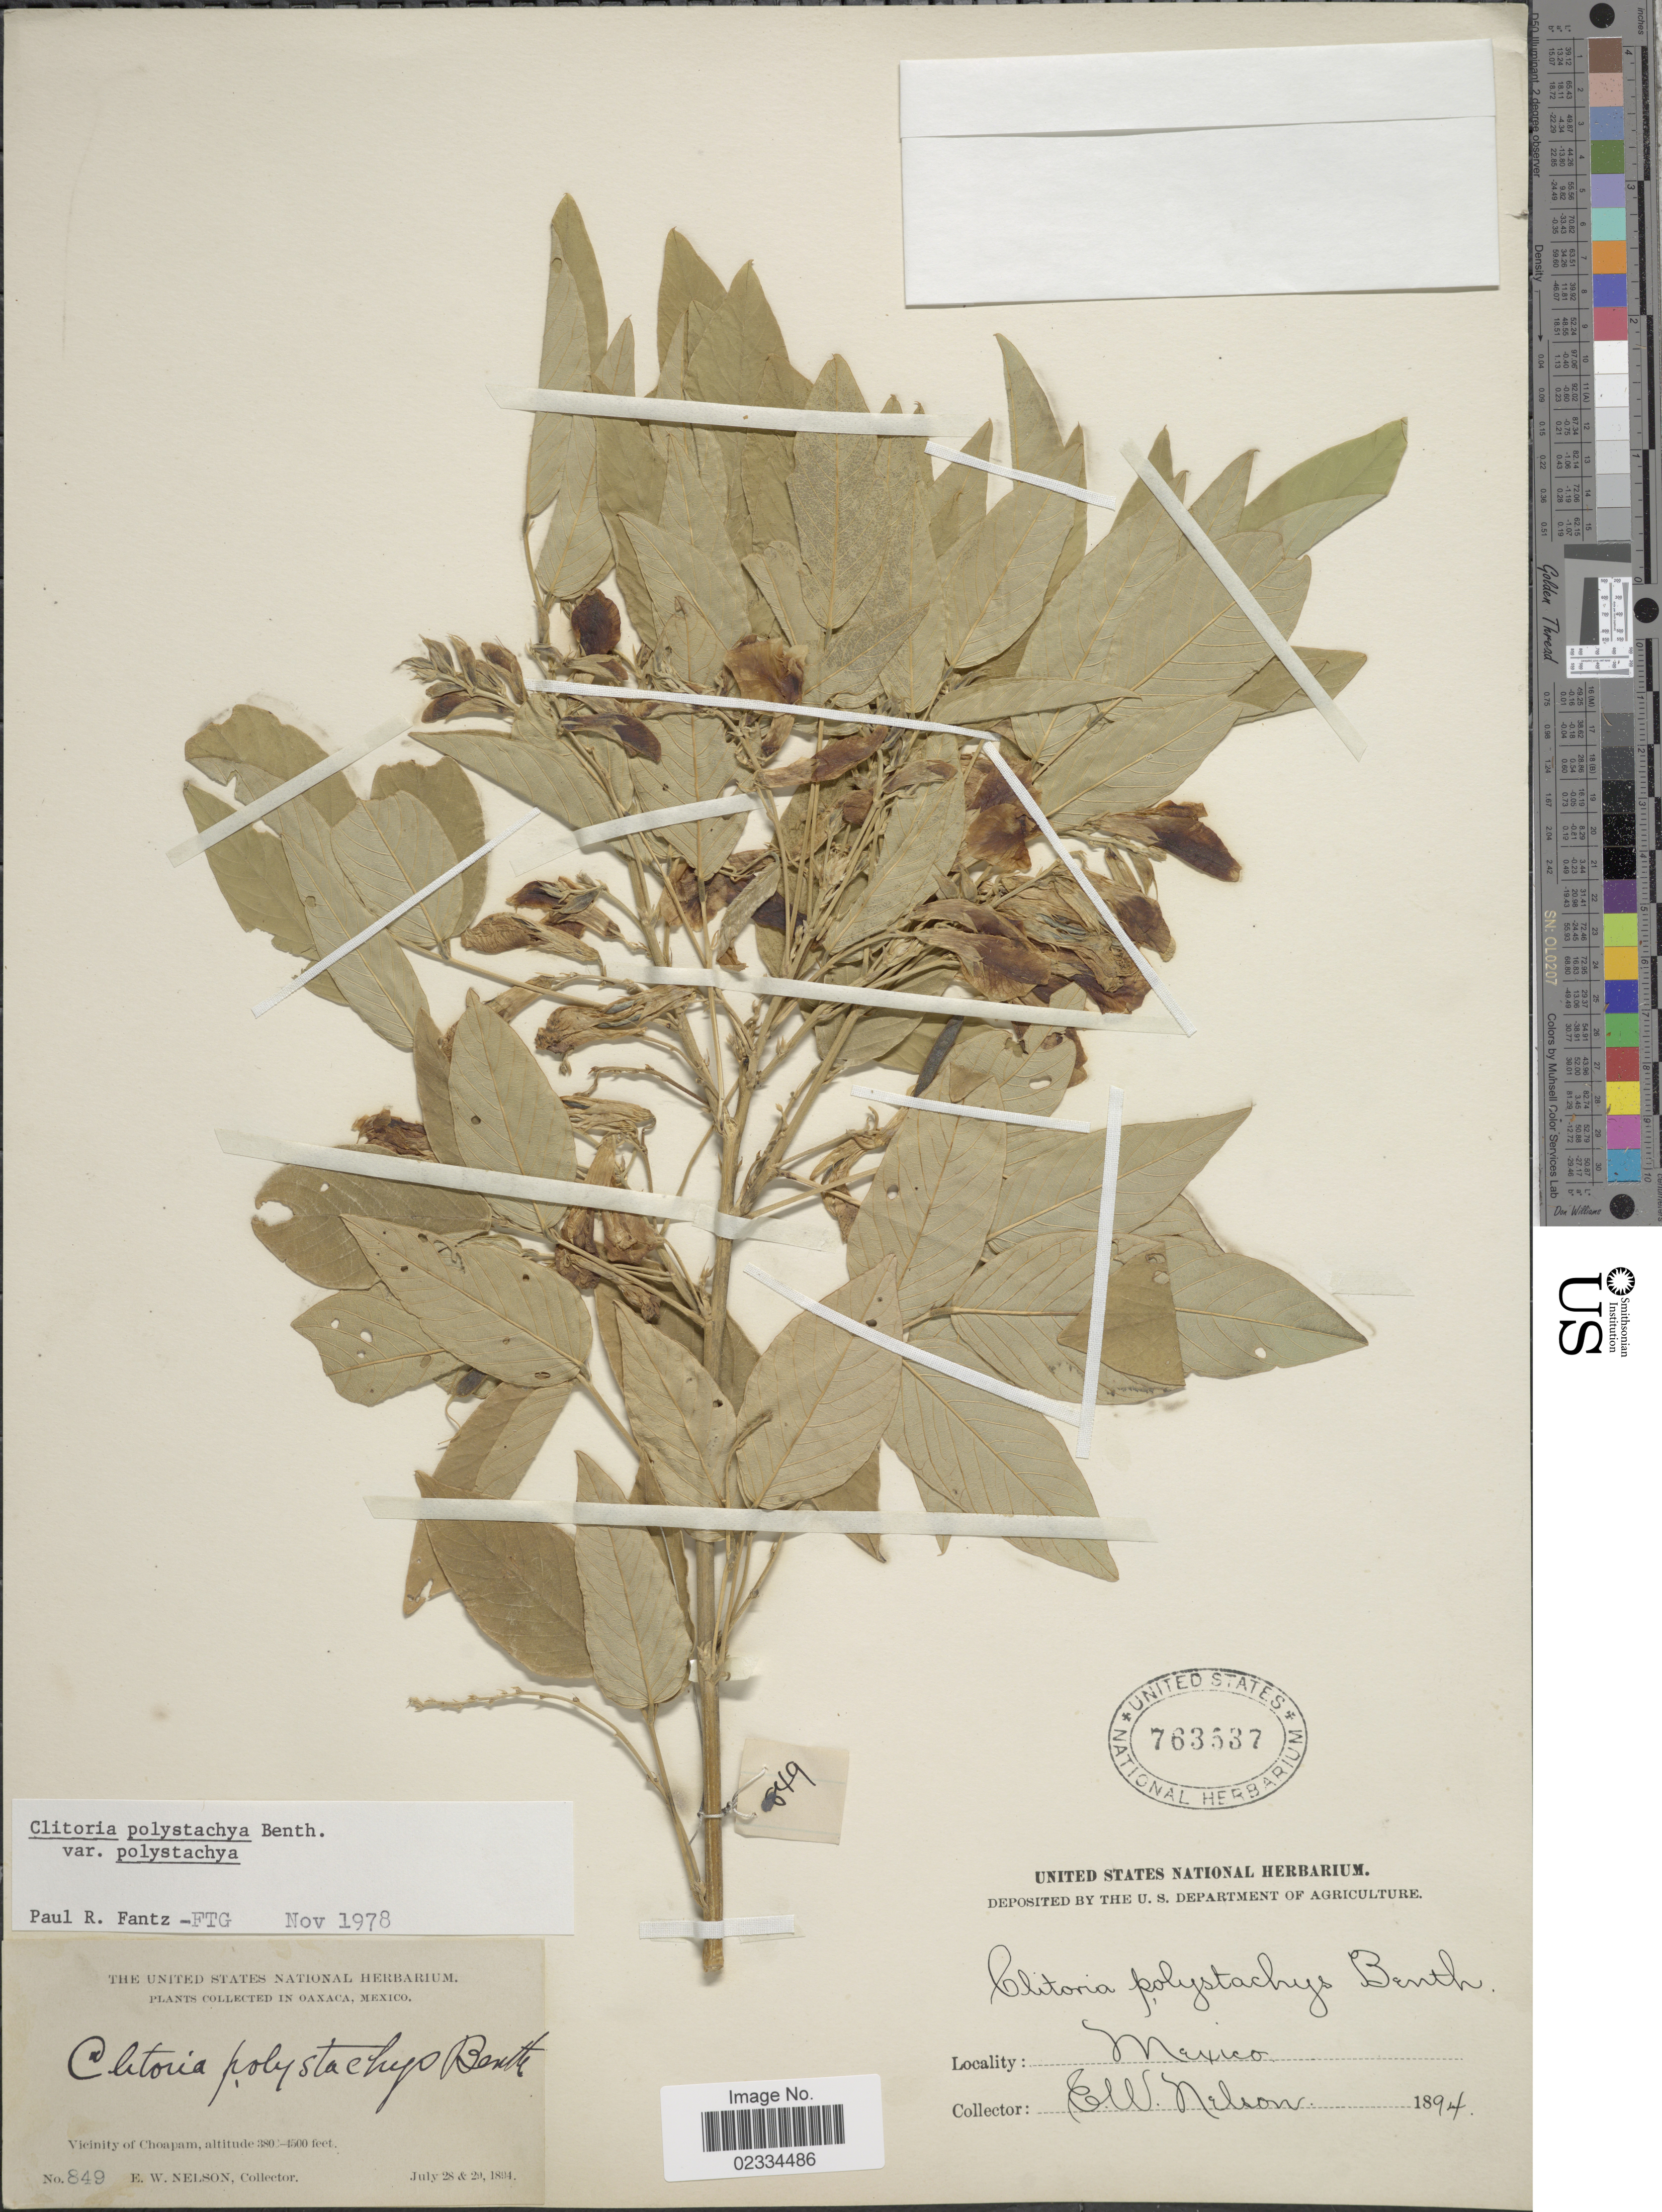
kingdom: Plantae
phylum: Tracheophyta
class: Magnoliopsida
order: Fabales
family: Fabaceae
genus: Clitoria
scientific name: Clitoria polystachya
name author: Benth.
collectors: E. W. Nelson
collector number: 849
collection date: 1894-07-28/1894-07-29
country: Mexico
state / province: Oaxaca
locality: Vicinity of Choapam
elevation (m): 116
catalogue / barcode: US 763537